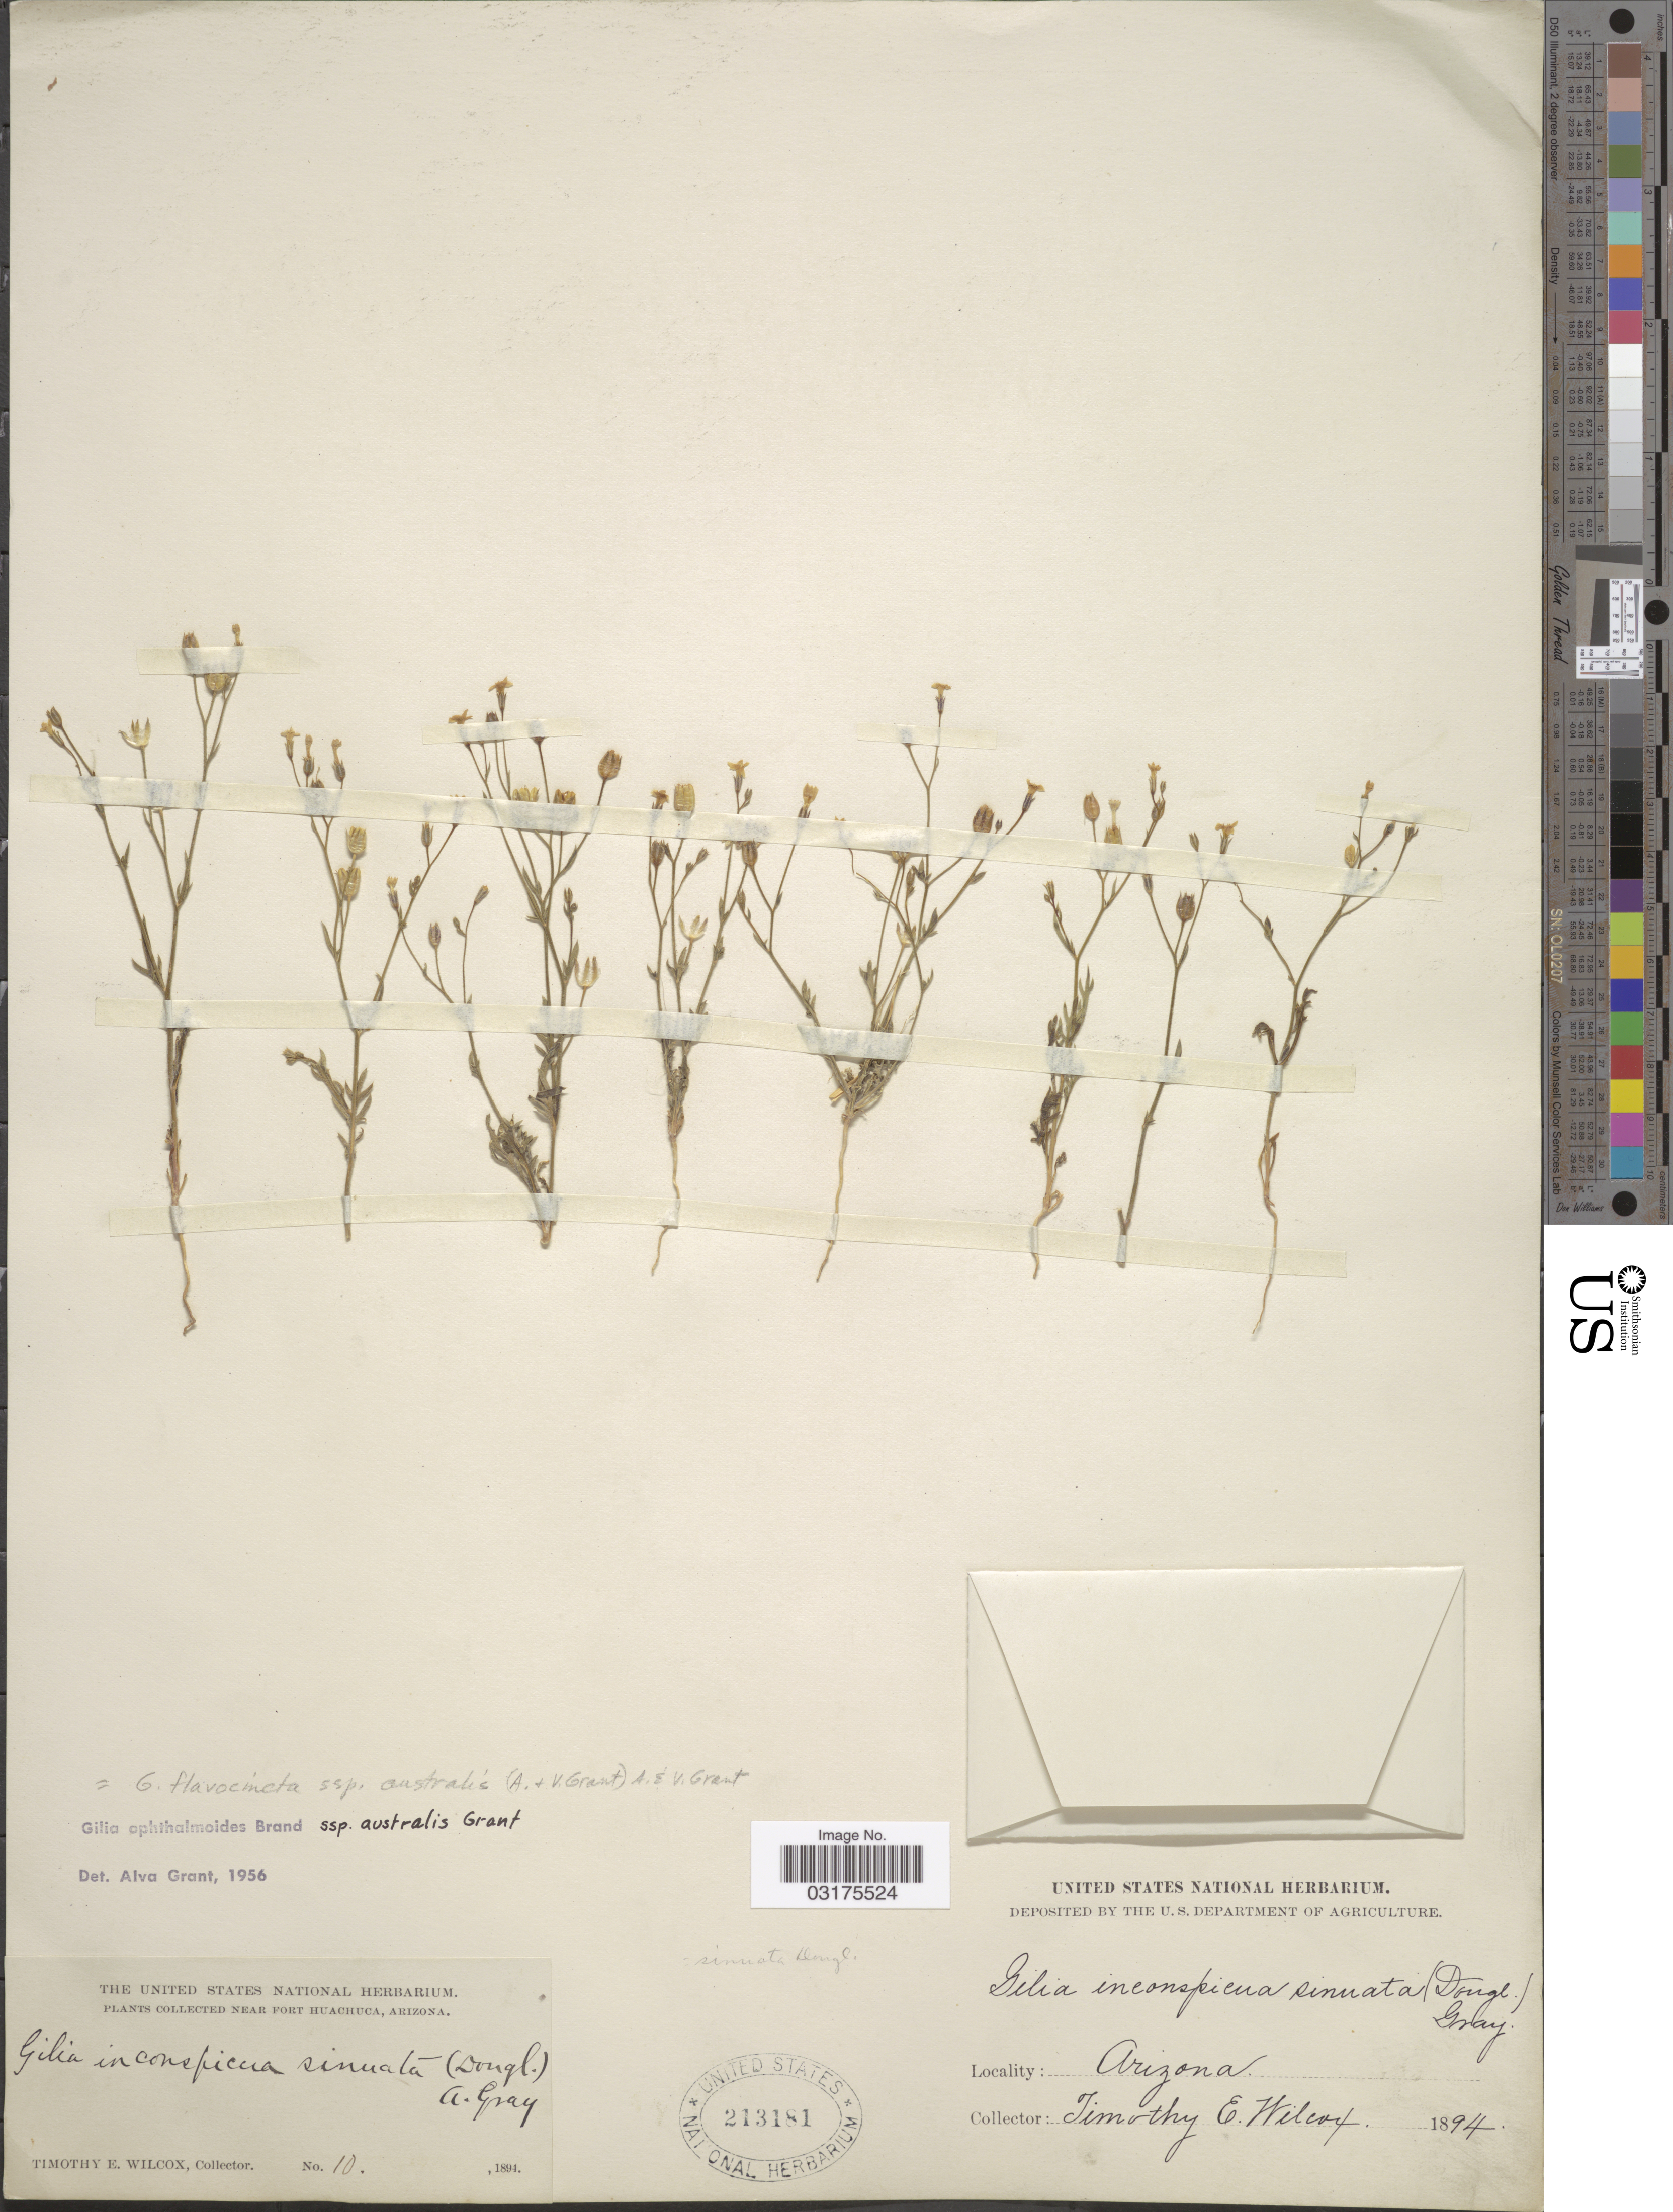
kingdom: Plantae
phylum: Tracheophyta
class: Magnoliopsida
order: Ericales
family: Polemoniaceae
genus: Gilia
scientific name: Gilia flavocincta subsp. australis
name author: A. Nelson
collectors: T. E. Wilcox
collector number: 10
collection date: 1894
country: United States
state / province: Arizona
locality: Near Fort Huachuca.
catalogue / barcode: US 213181